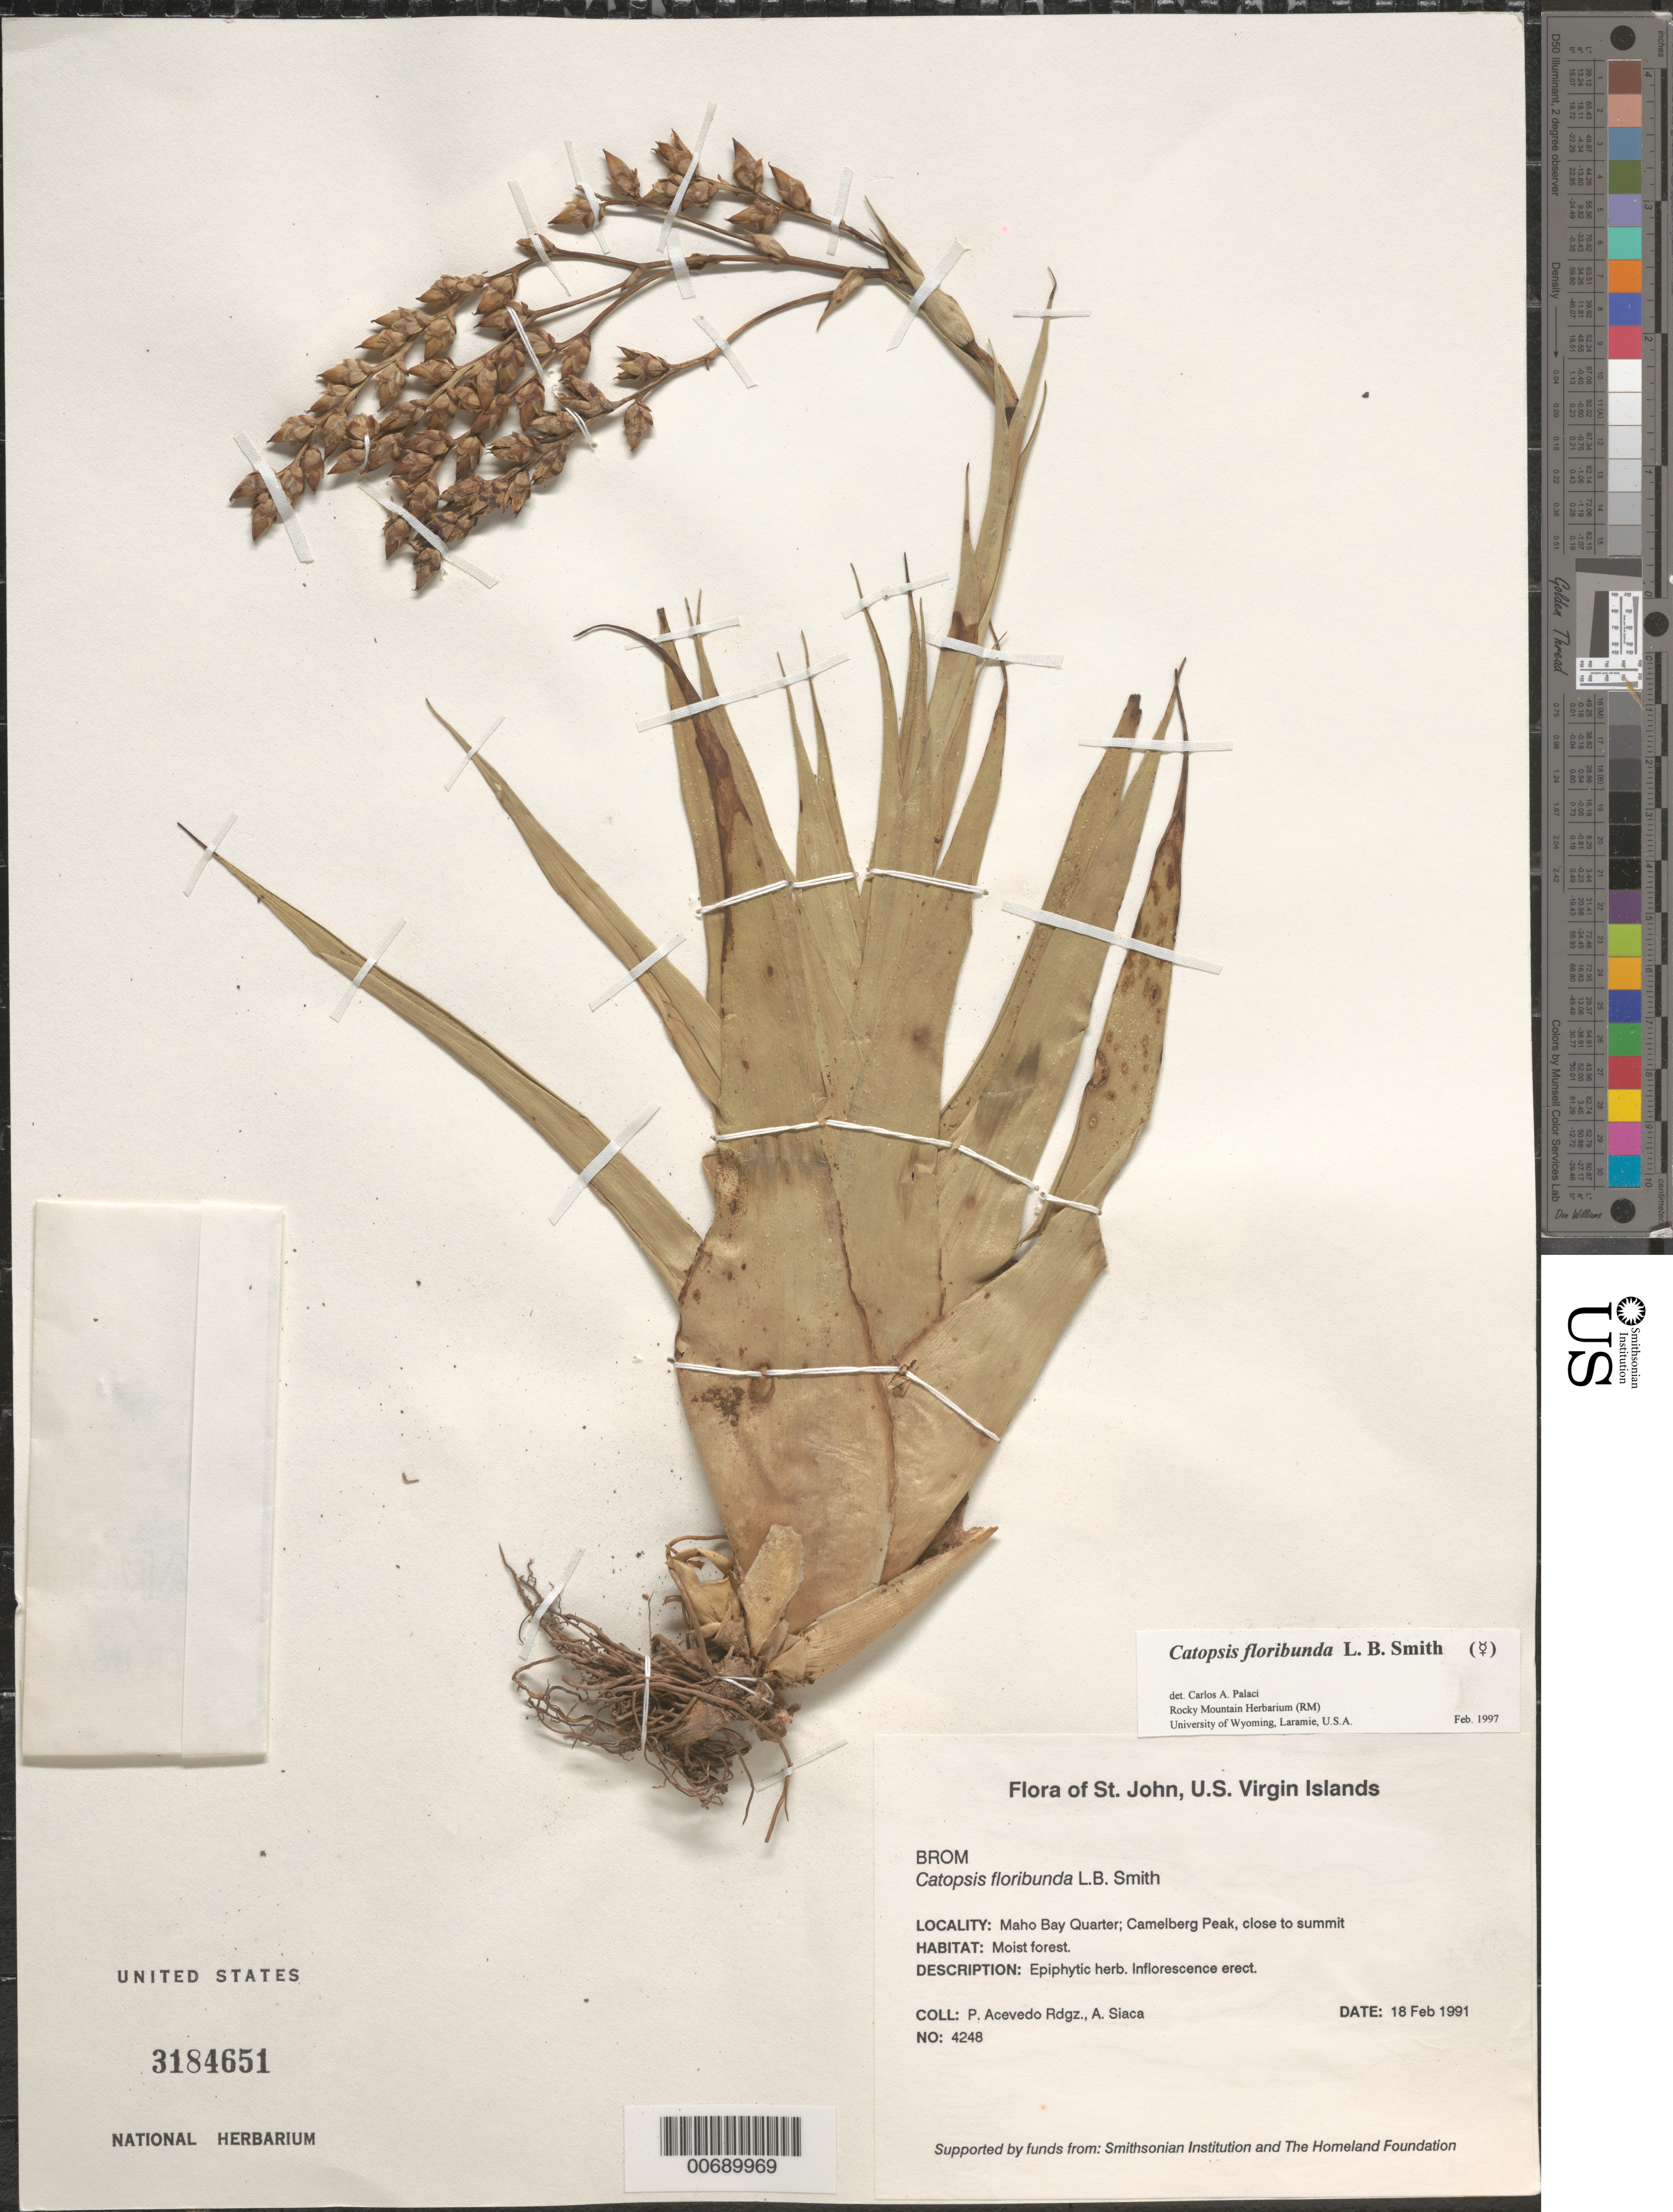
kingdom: Plantae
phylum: Tracheophyta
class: Liliopsida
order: Poales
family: Bromeliaceae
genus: Catopsis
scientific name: Catopsis floribunda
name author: L.B. Sm.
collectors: P. Acevedo-Rodr. & A. Siaca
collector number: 4248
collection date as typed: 18 Feb 1991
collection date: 1991-02-18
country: U.S. Virgin Islands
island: St. John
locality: Maho Bay Quarter; Camelberg Peak, close to summit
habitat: Moist forest.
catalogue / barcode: US 3184651